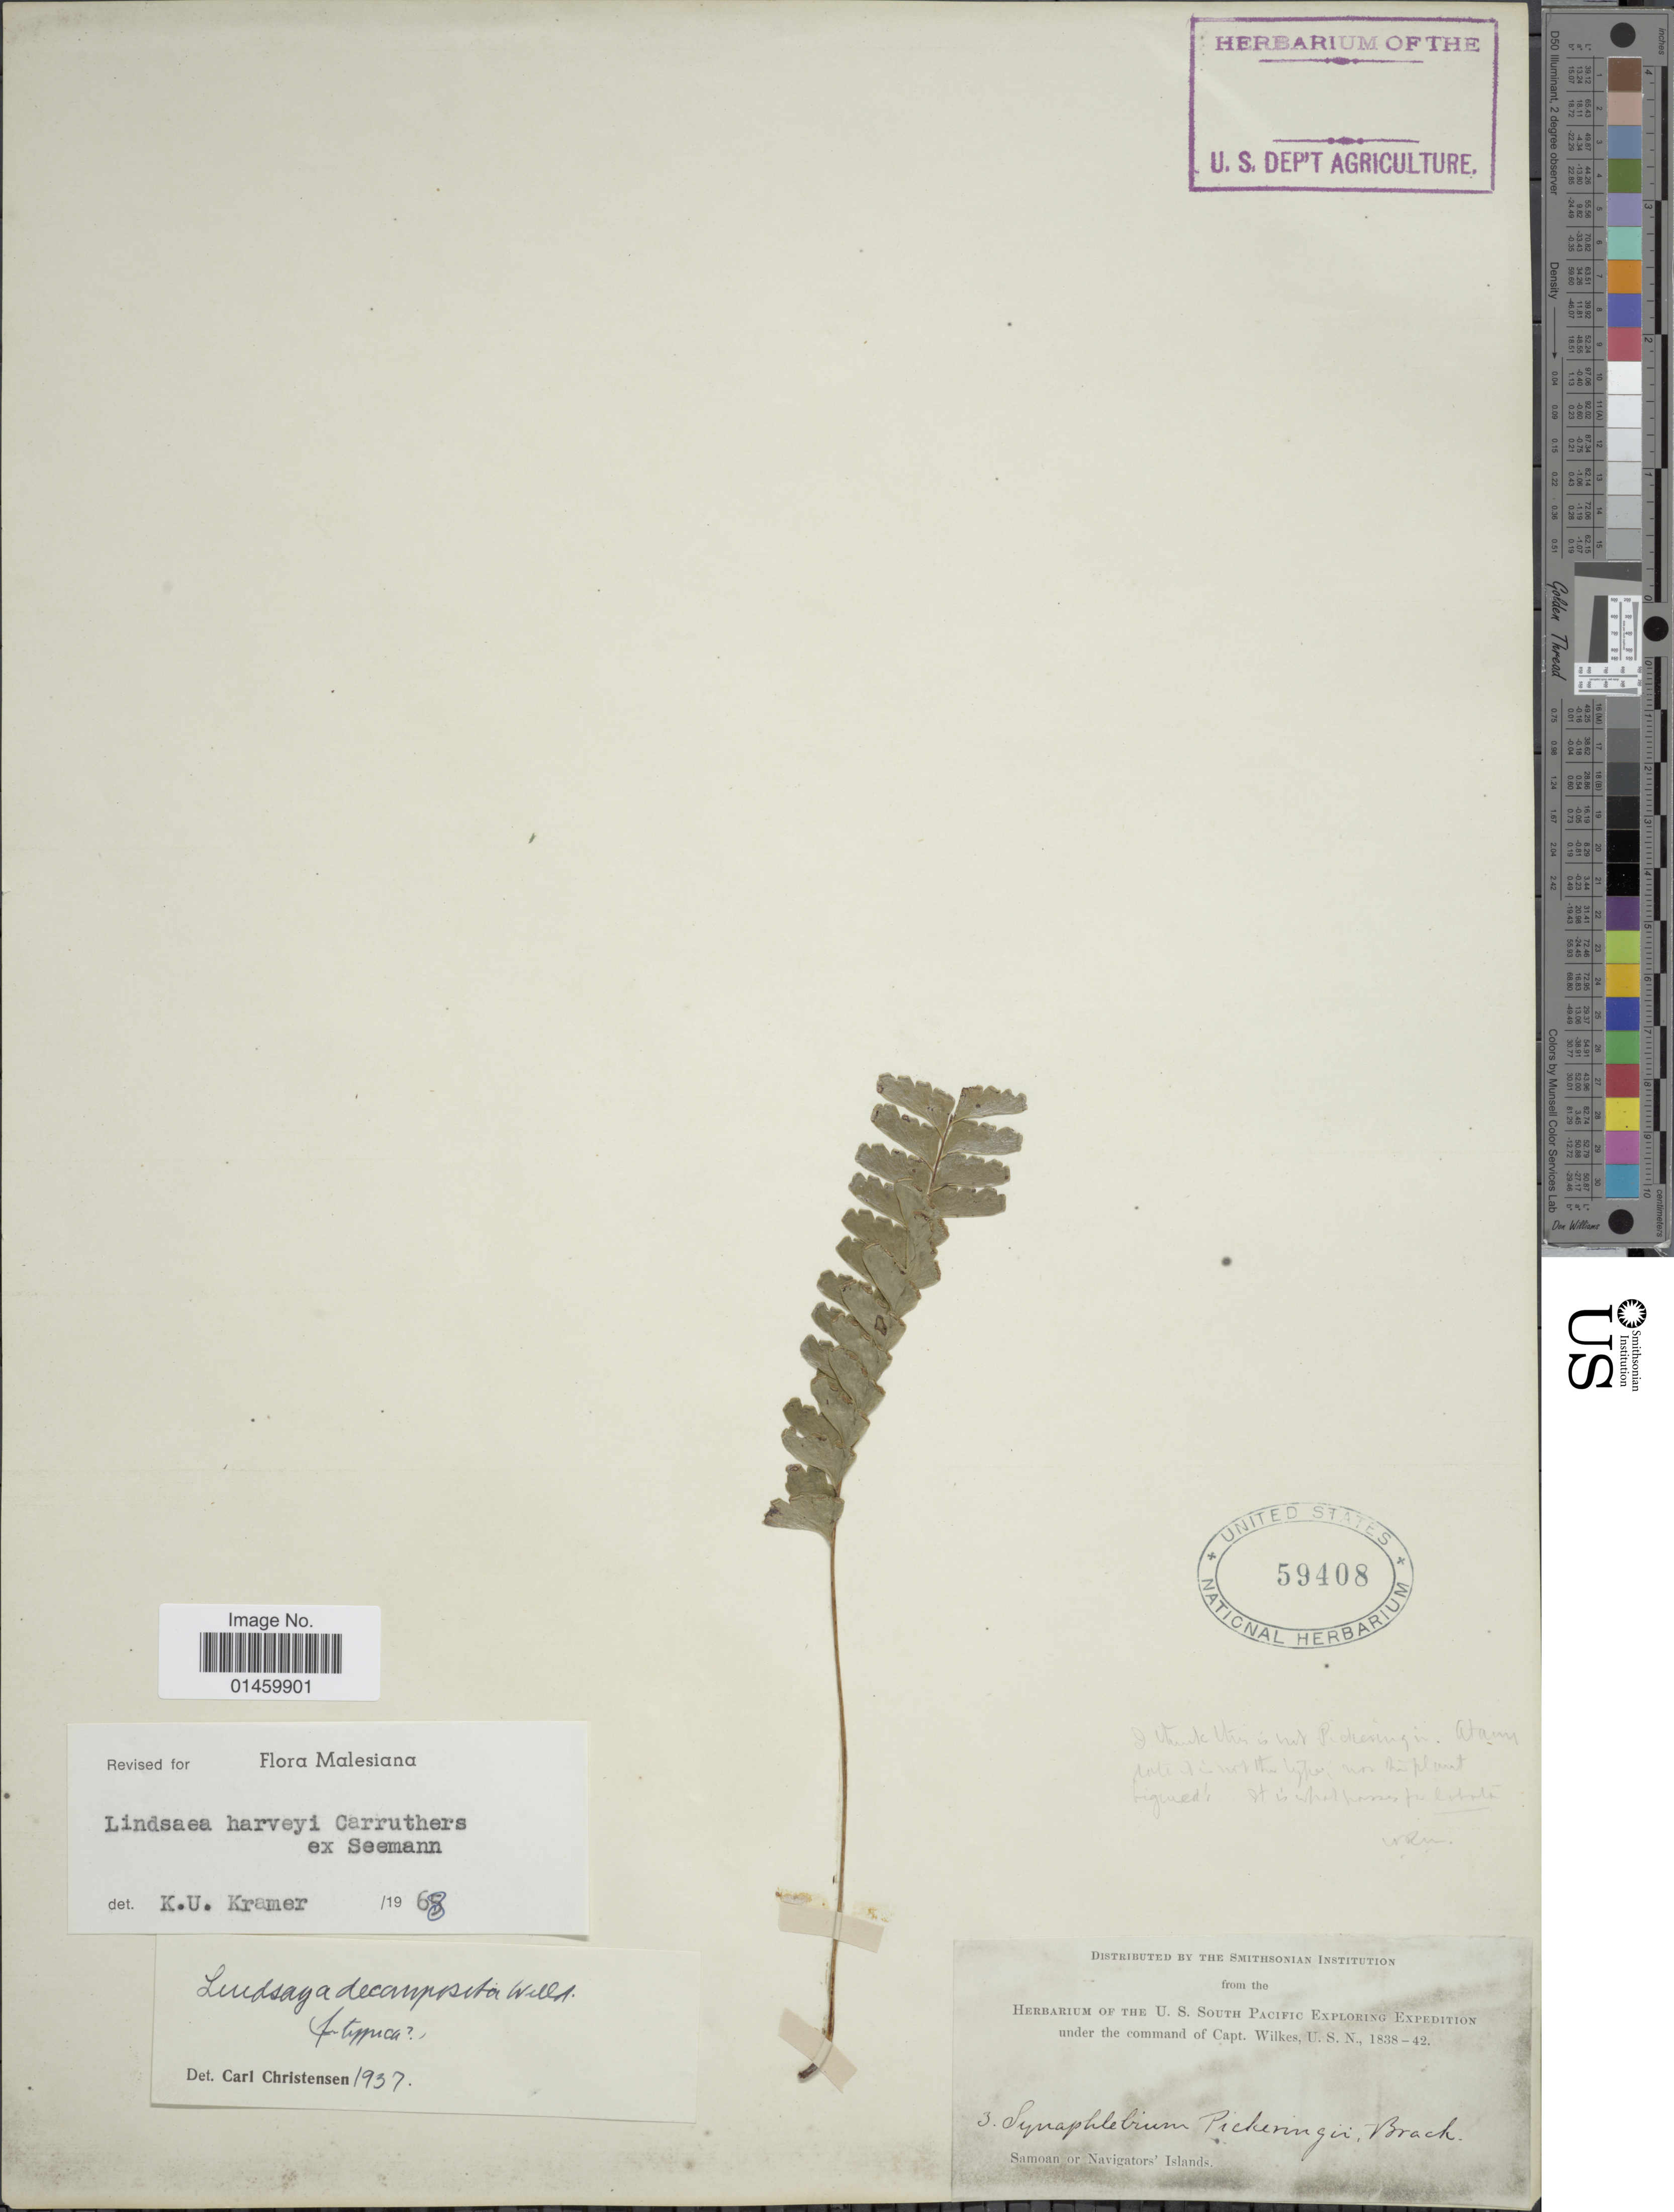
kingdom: Plantae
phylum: Tracheophyta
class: Polypodiopsida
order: Polypodiales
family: Lindsaeaceae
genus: Lindsaea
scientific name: Lindsaea harveyi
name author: Carruth. ex Seem.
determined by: Kramer, K. U.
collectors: Wilkes Explor. Exped.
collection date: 1838/1842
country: American Samoa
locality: Samoan or Navigators Islands.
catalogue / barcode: US 59408